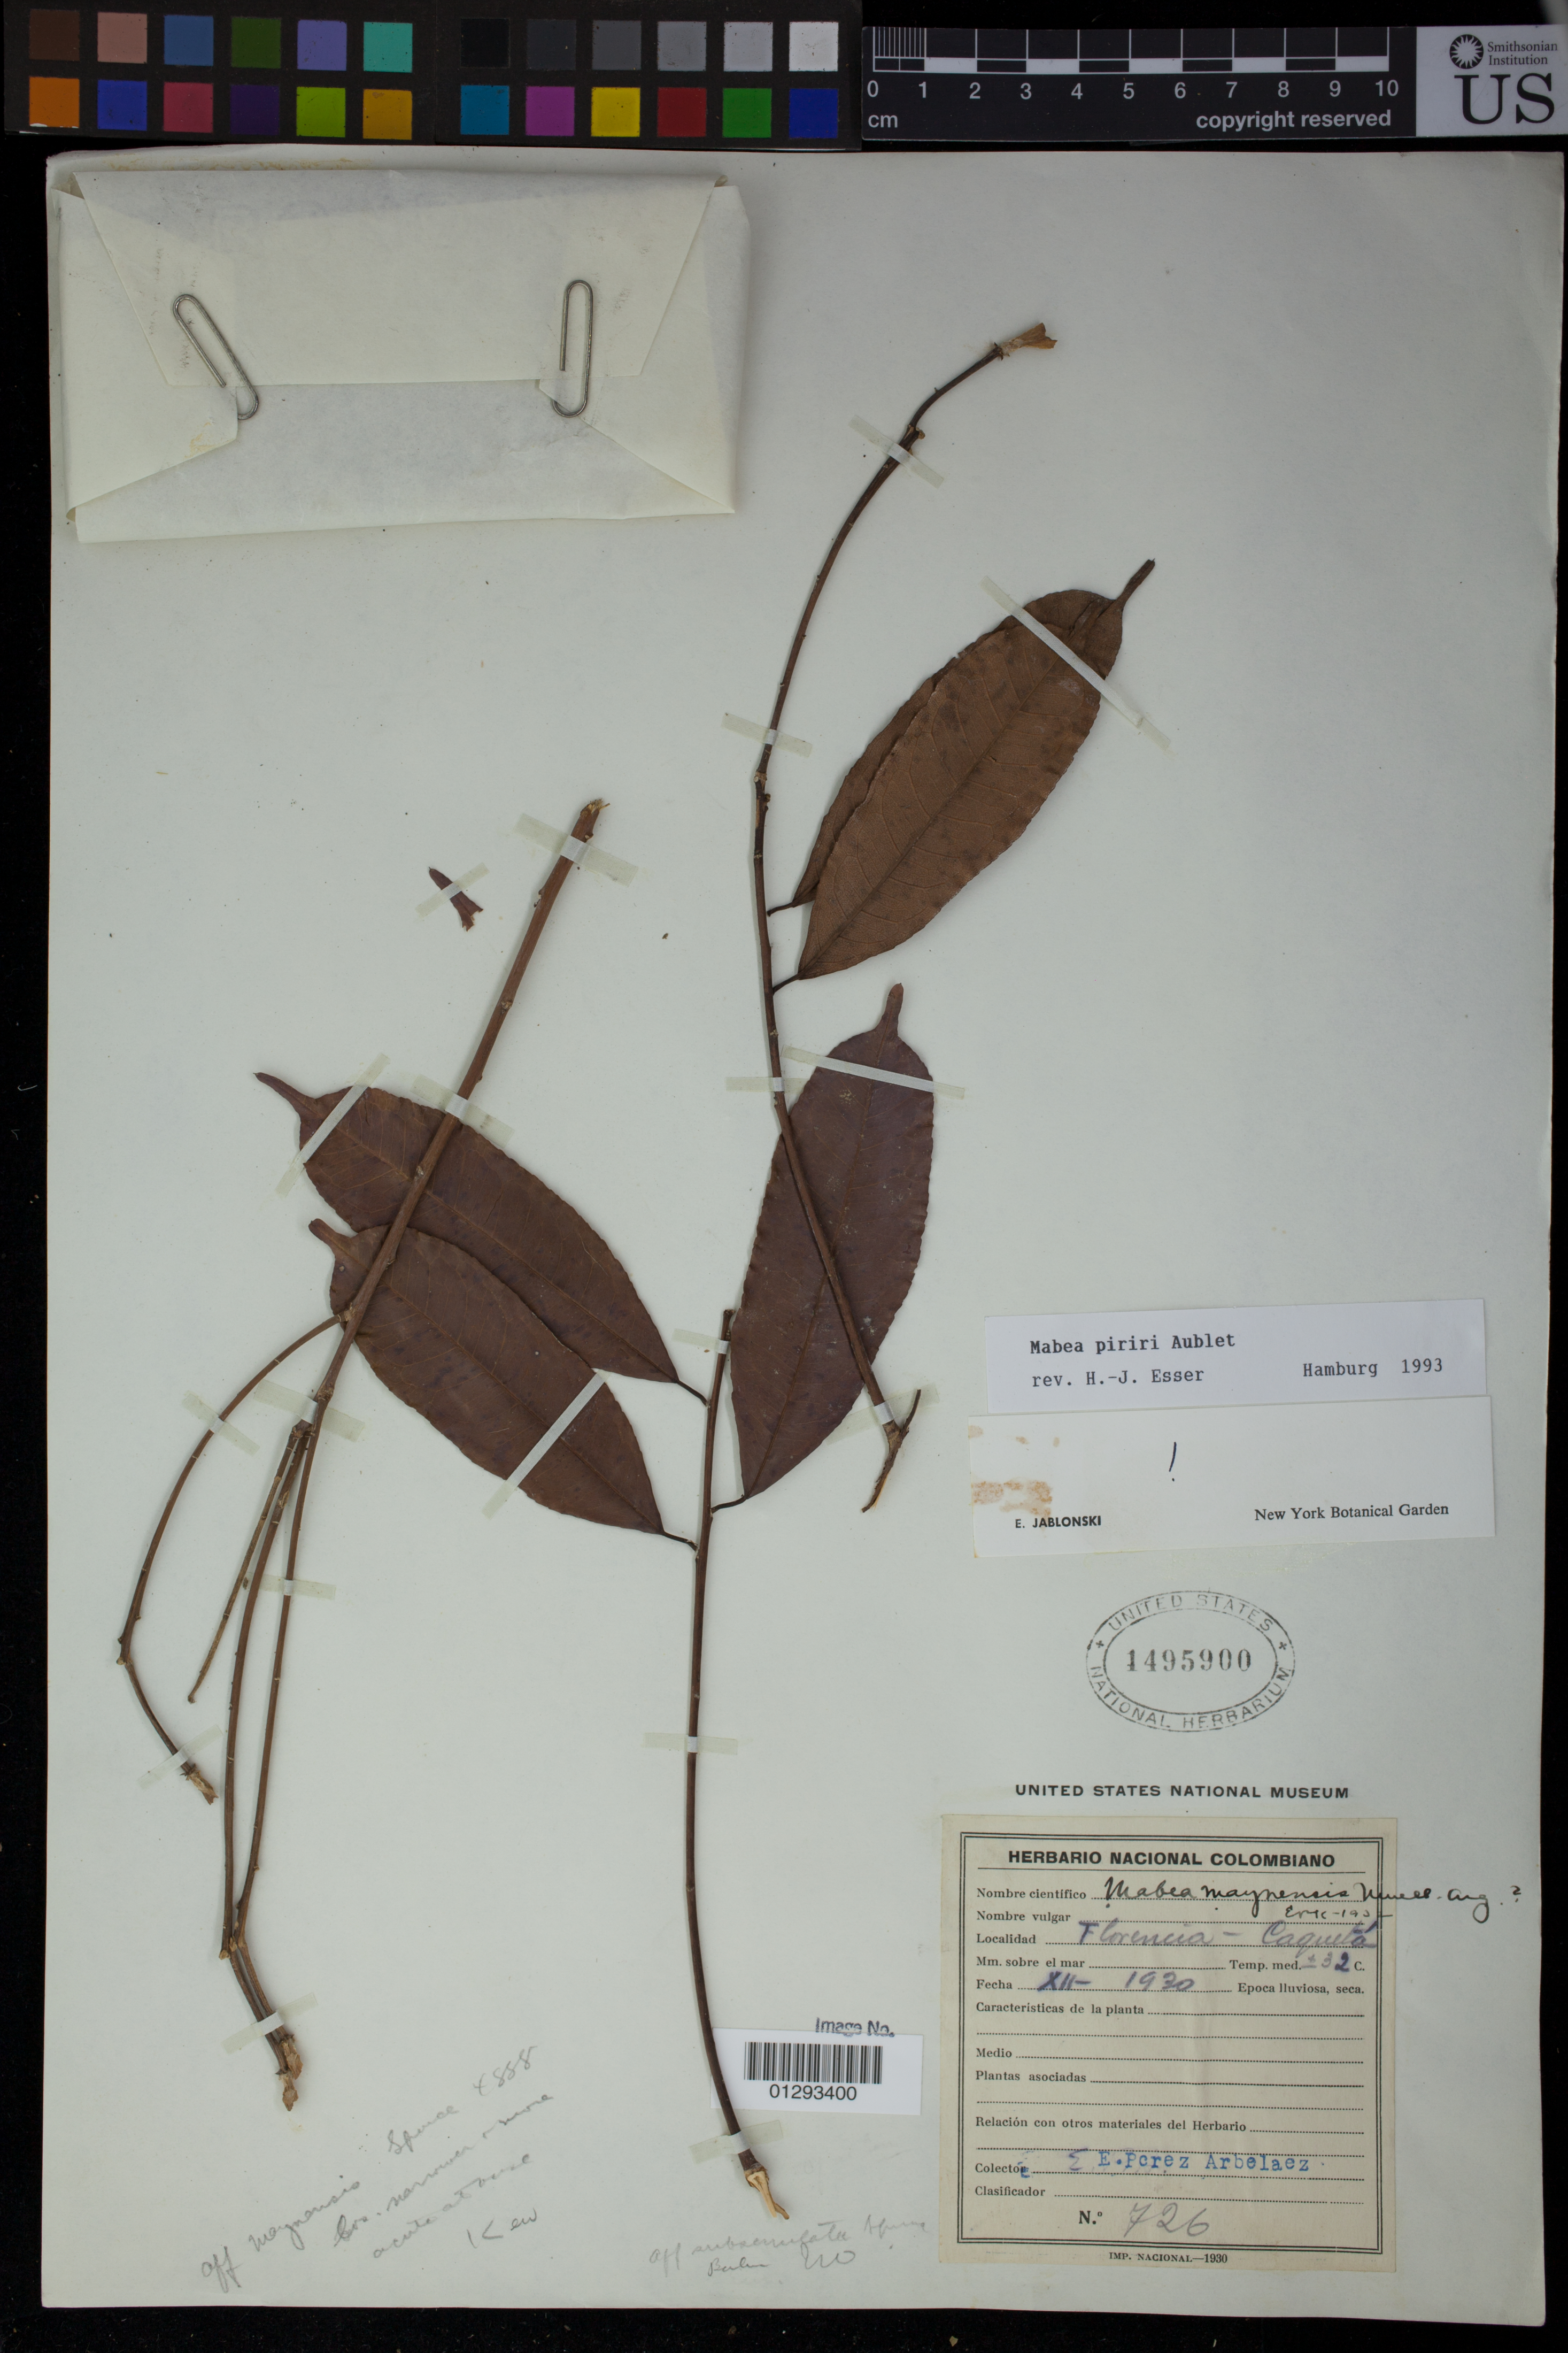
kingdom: Plantae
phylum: Tracheophyta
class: Magnoliopsida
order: Malpighiales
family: Euphorbiaceae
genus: Mabea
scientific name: Mabea piriri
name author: Aubl.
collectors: E. Pérez Arbeláez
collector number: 726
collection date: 1930-12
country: Colombia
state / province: Caqueta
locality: Florencia - Caqueta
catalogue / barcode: US 1495900